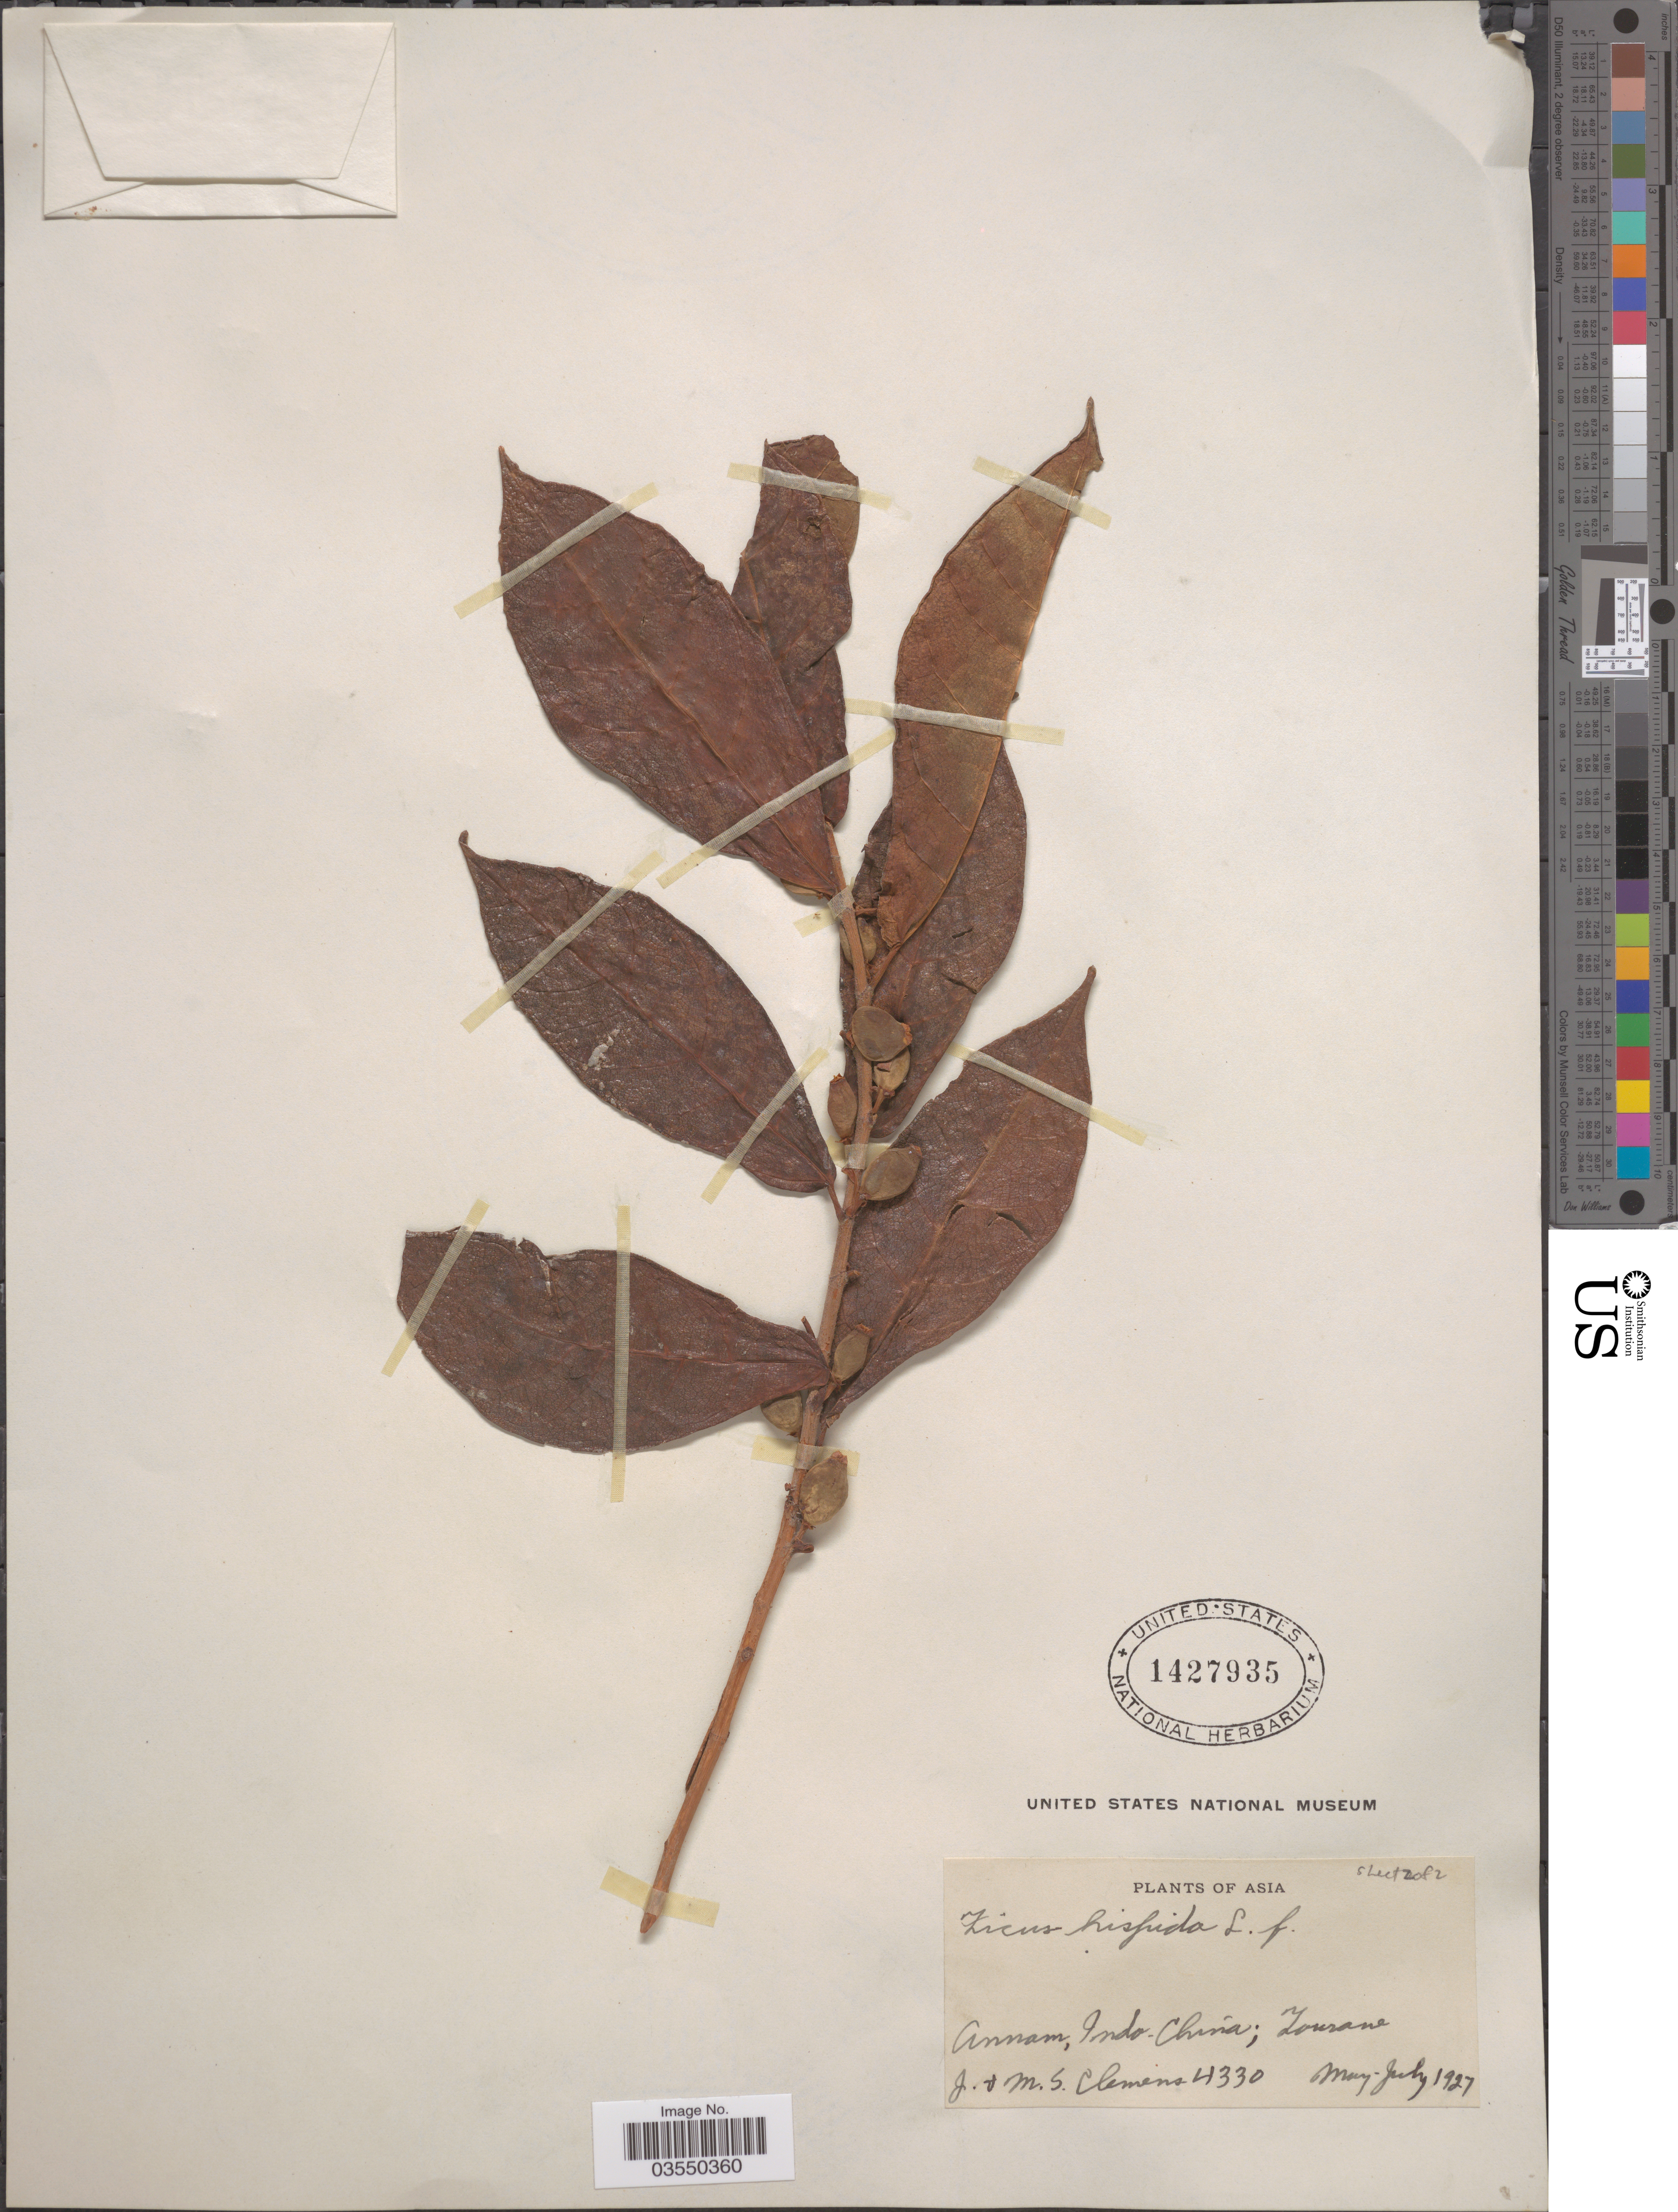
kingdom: Plantae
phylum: Tracheophyta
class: Magnoliopsida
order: Rosales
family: Moraceae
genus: Ficus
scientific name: Ficus hispida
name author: L. f.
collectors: J. Clemens & M. S. Clemens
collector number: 4330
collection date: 1927-05/1927-07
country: Vietnam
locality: Annam, Indo-China; Zourane.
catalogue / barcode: US 1427935